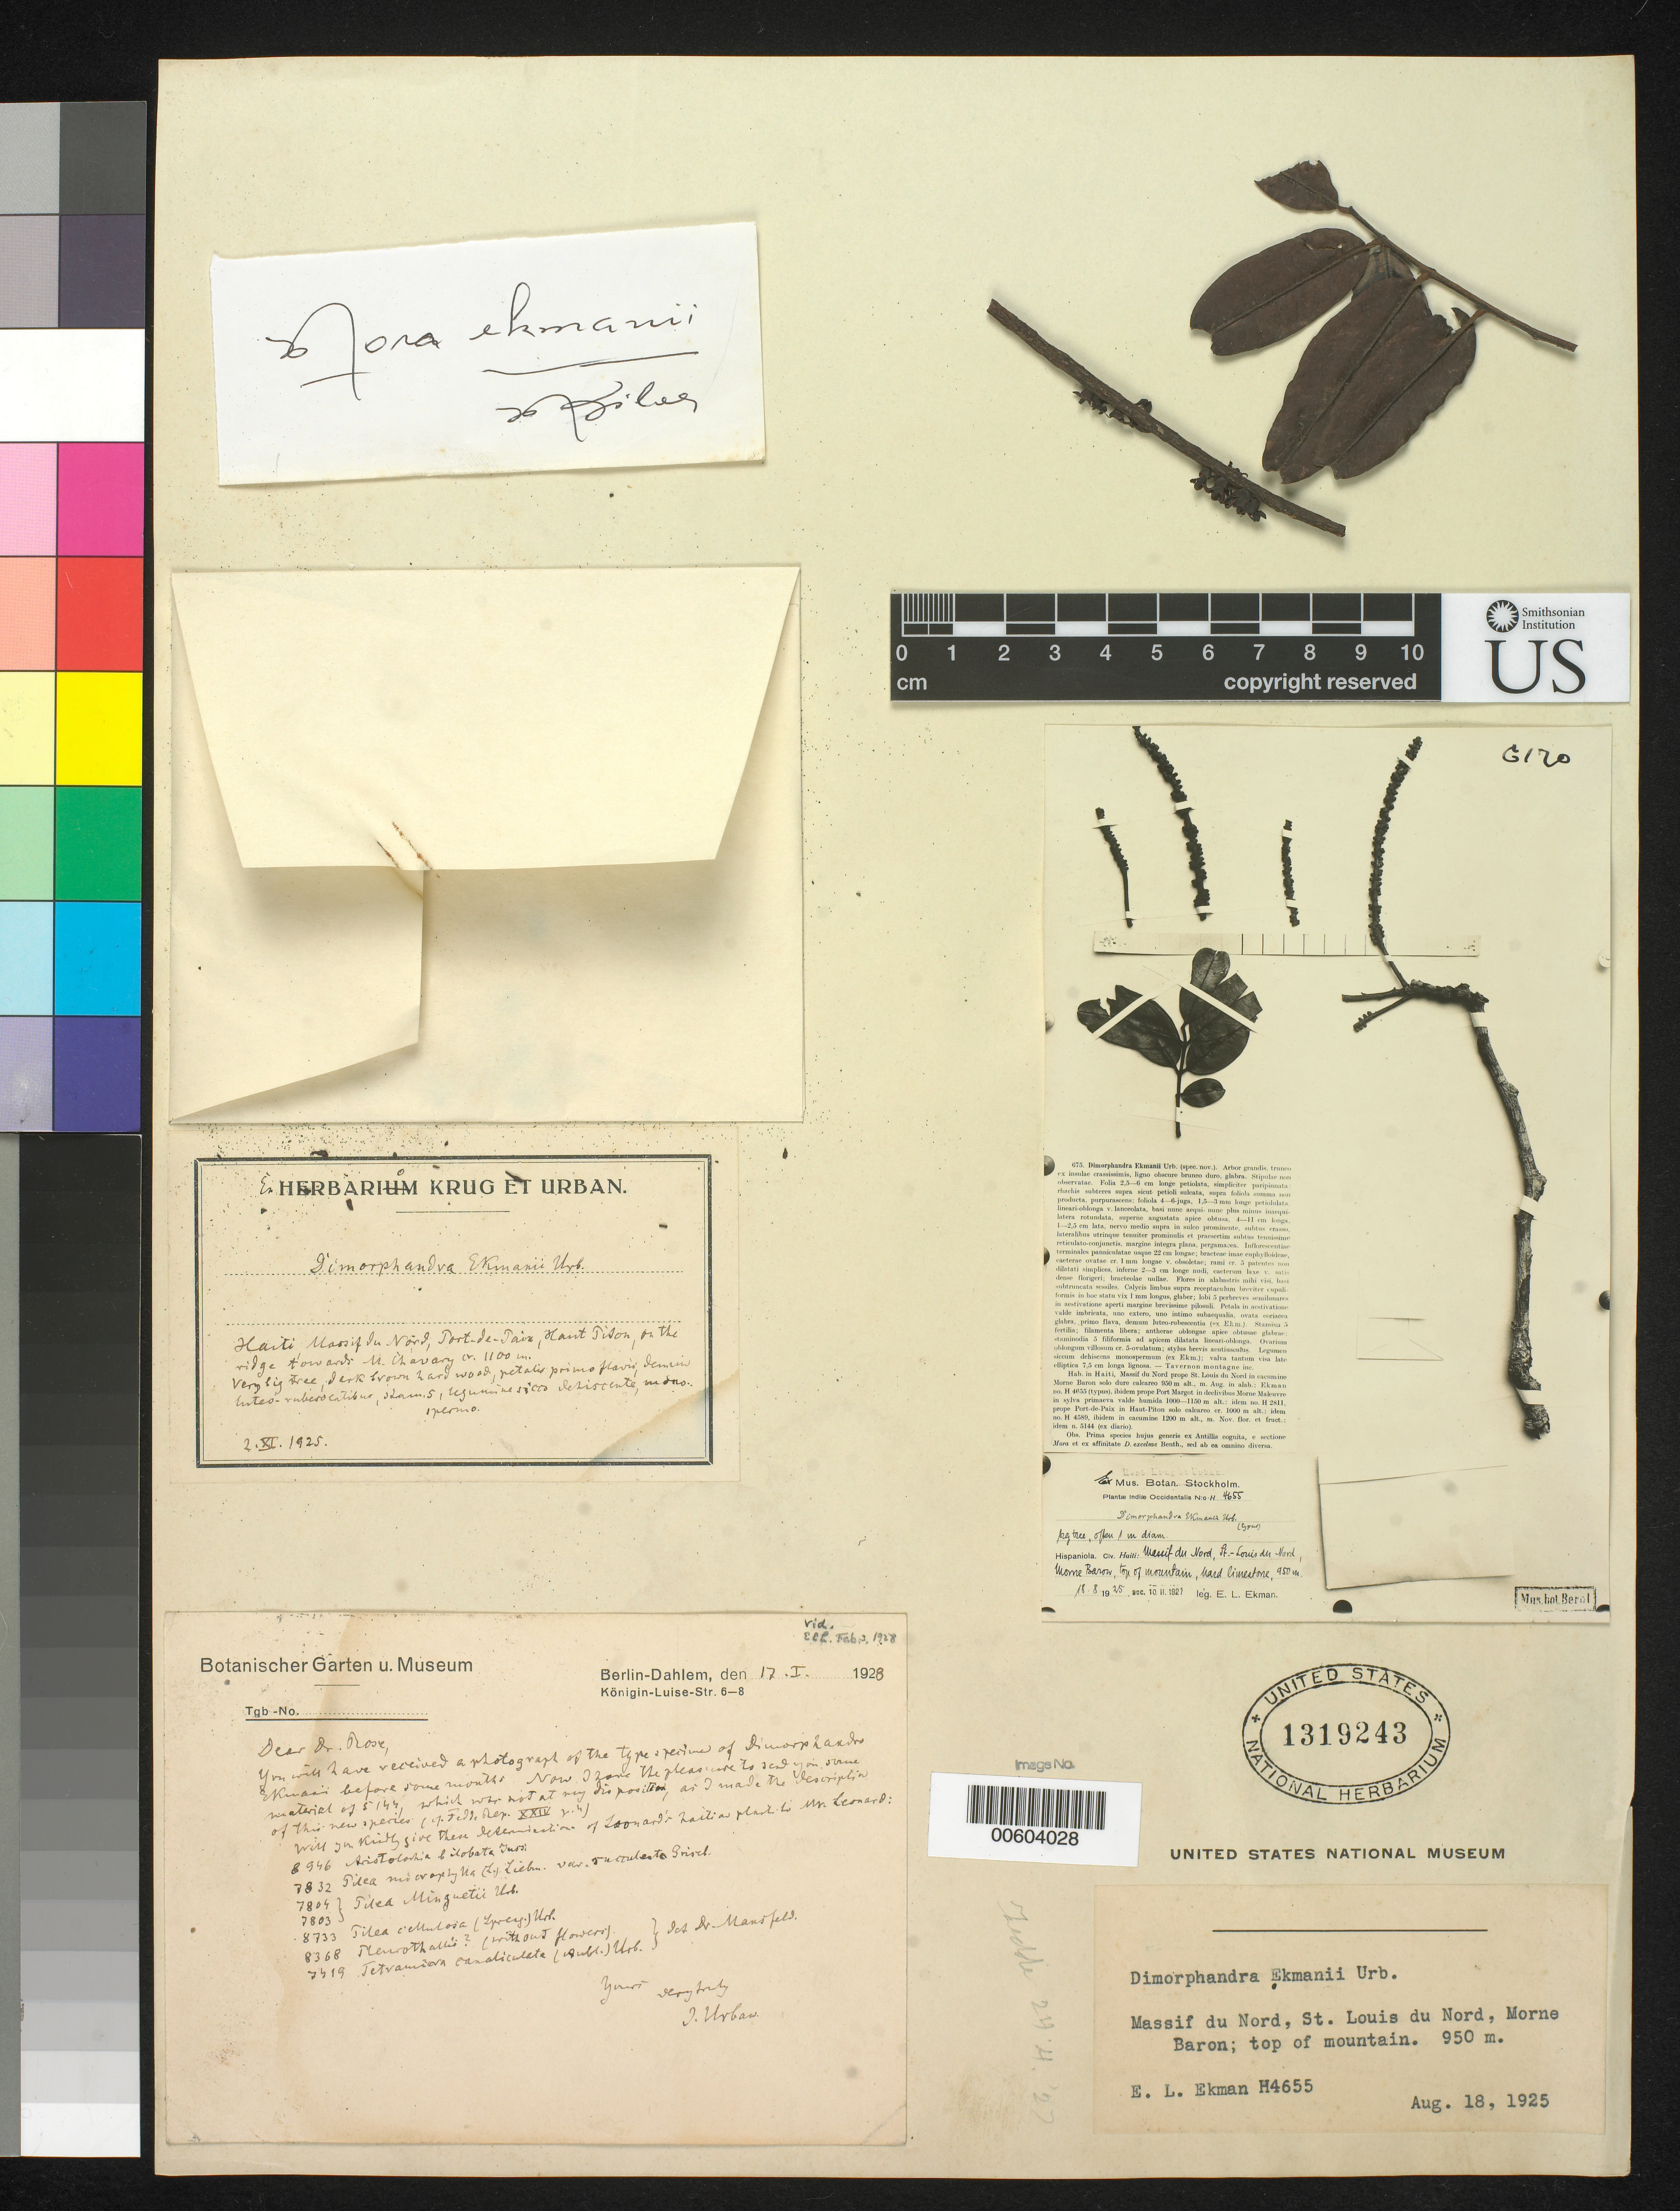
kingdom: Plantae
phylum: Tracheophyta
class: Magnoliopsida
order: Fabales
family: Fabaceae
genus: Dimorphandra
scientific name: Dimorphandra ekmanii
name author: Urb.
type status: Type Fragment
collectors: E. L. Ekman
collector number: H 4655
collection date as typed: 18 Aug 1925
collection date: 1925-08-18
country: Haiti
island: Hispaniola Island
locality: Massif du Nord, St. Louis du Nord, Morne Baron.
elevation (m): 950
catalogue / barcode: US 1319243